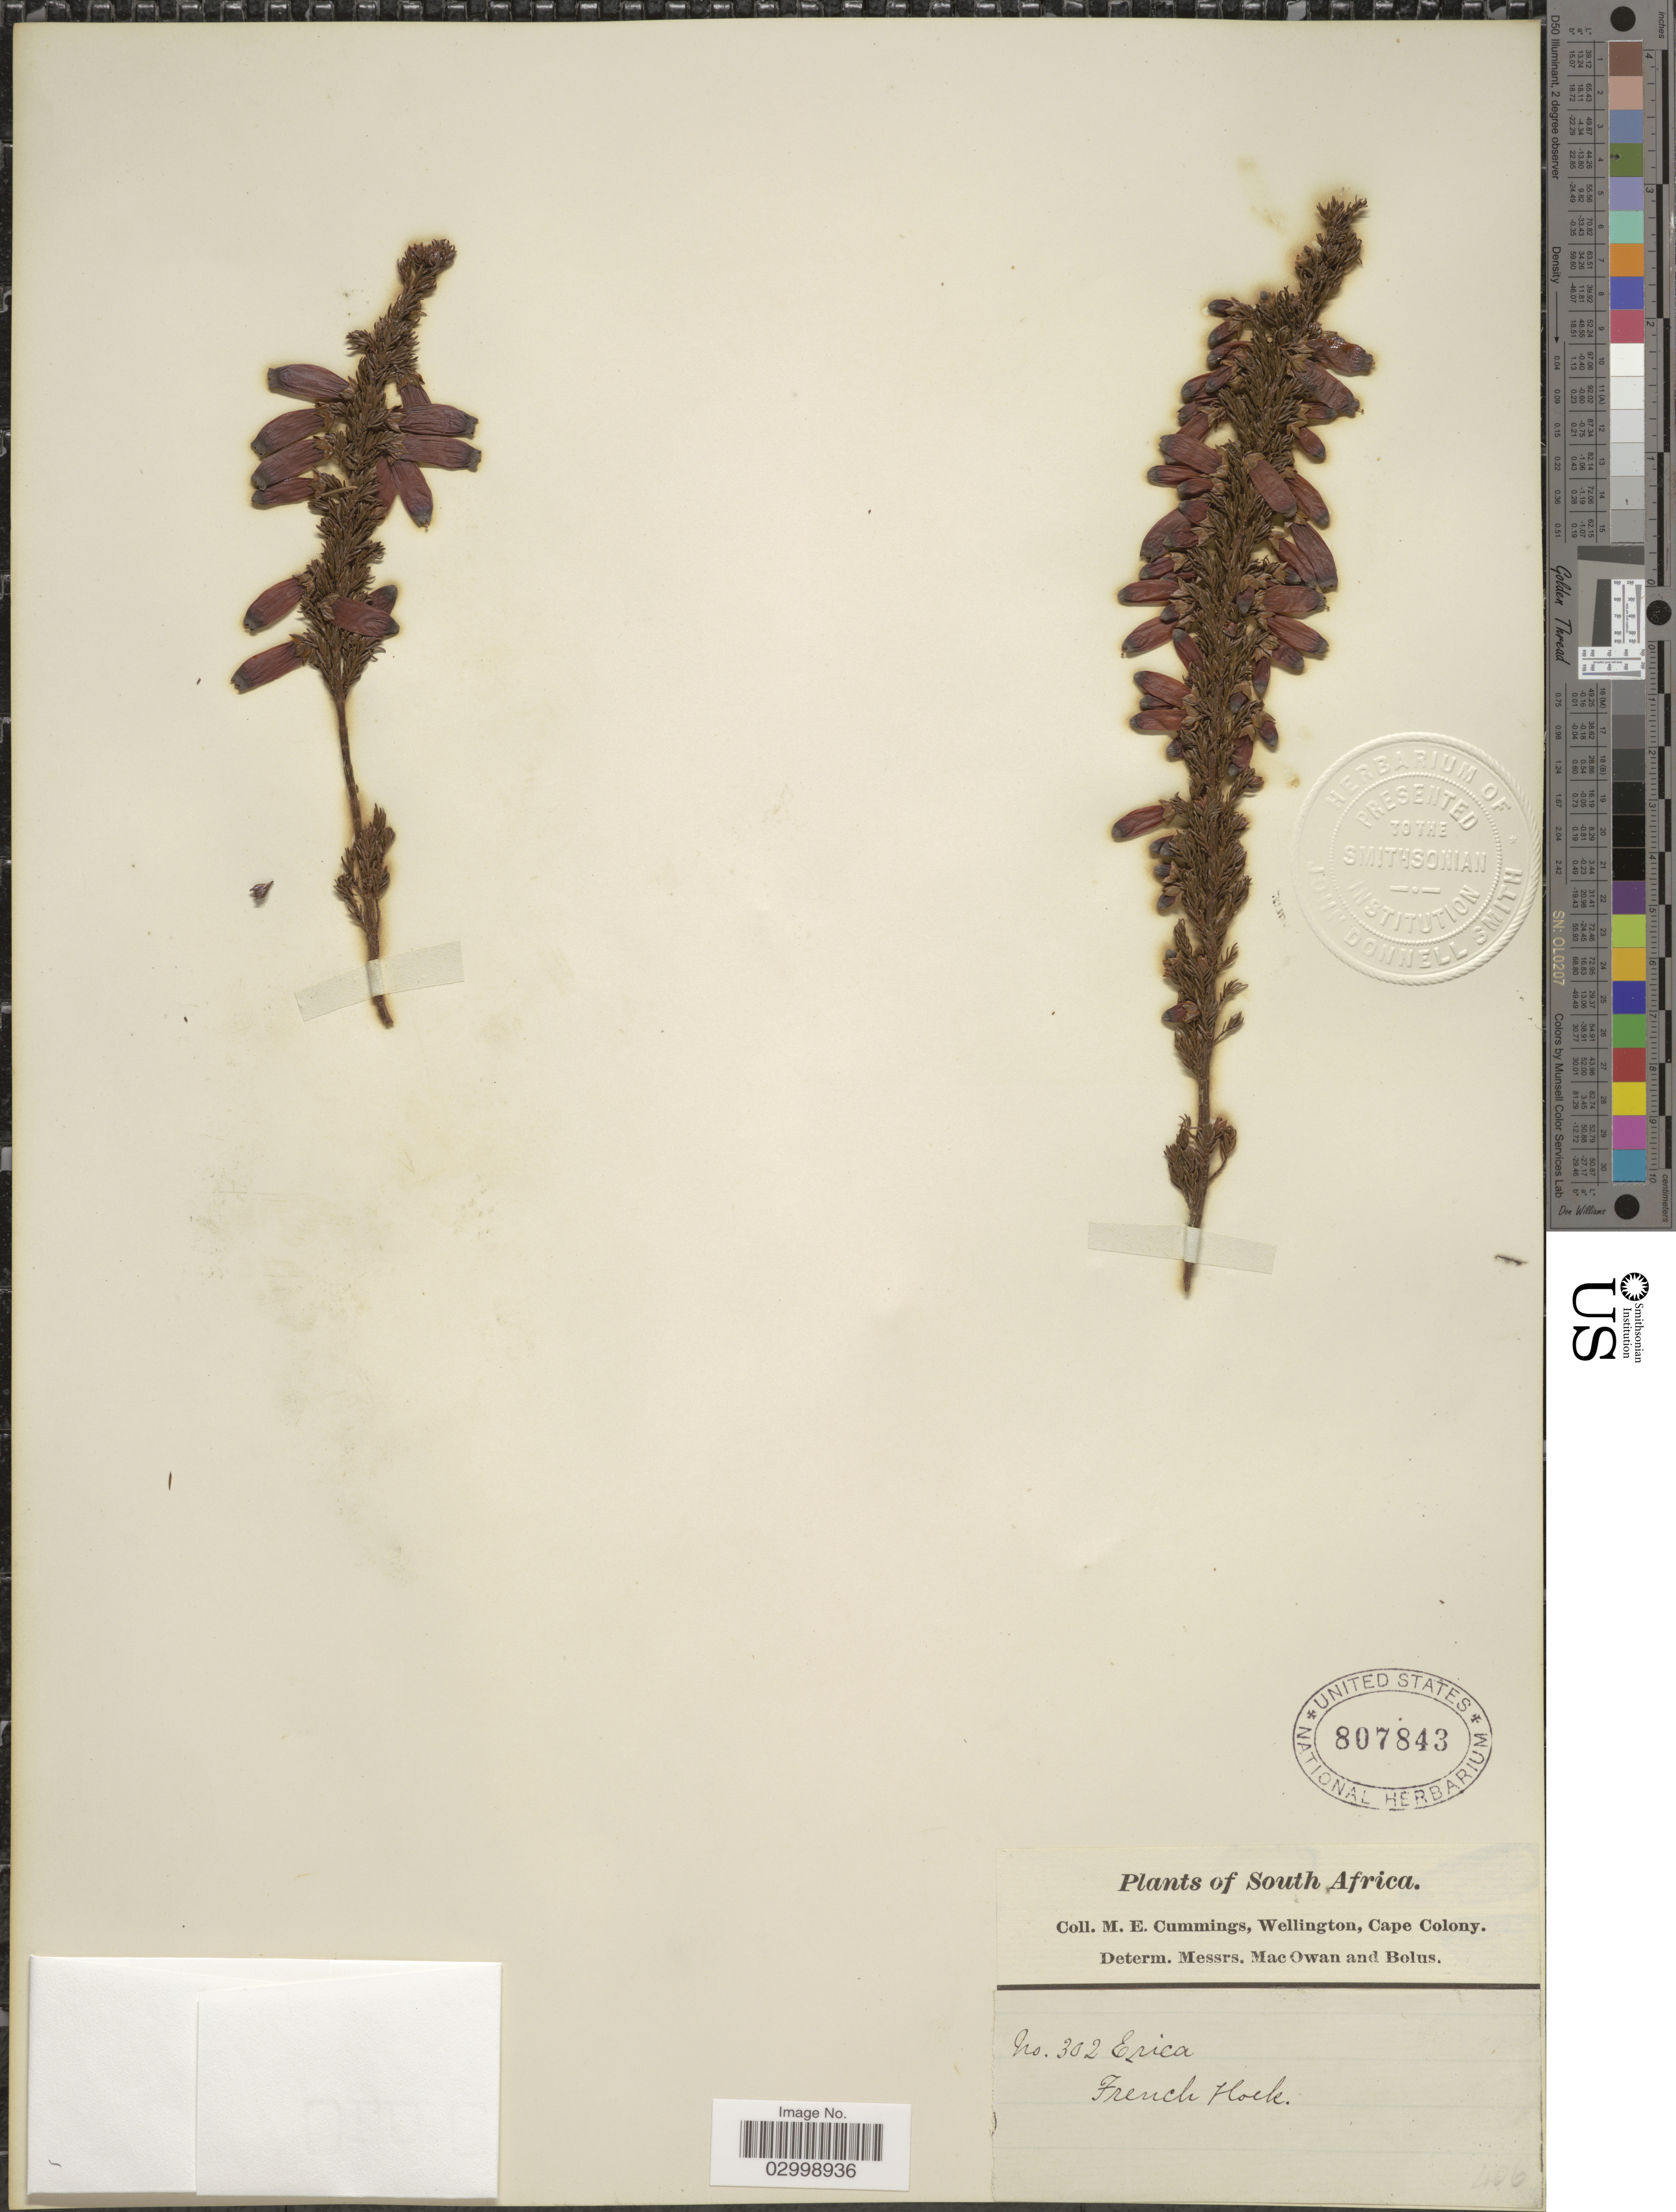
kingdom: Plantae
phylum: Tracheophyta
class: Magnoliopsida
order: Ericales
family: Ericaceae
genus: Erica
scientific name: Erica sp.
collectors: M. E. Cummings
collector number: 302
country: South Africa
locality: French Hoek.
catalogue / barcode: US 807843